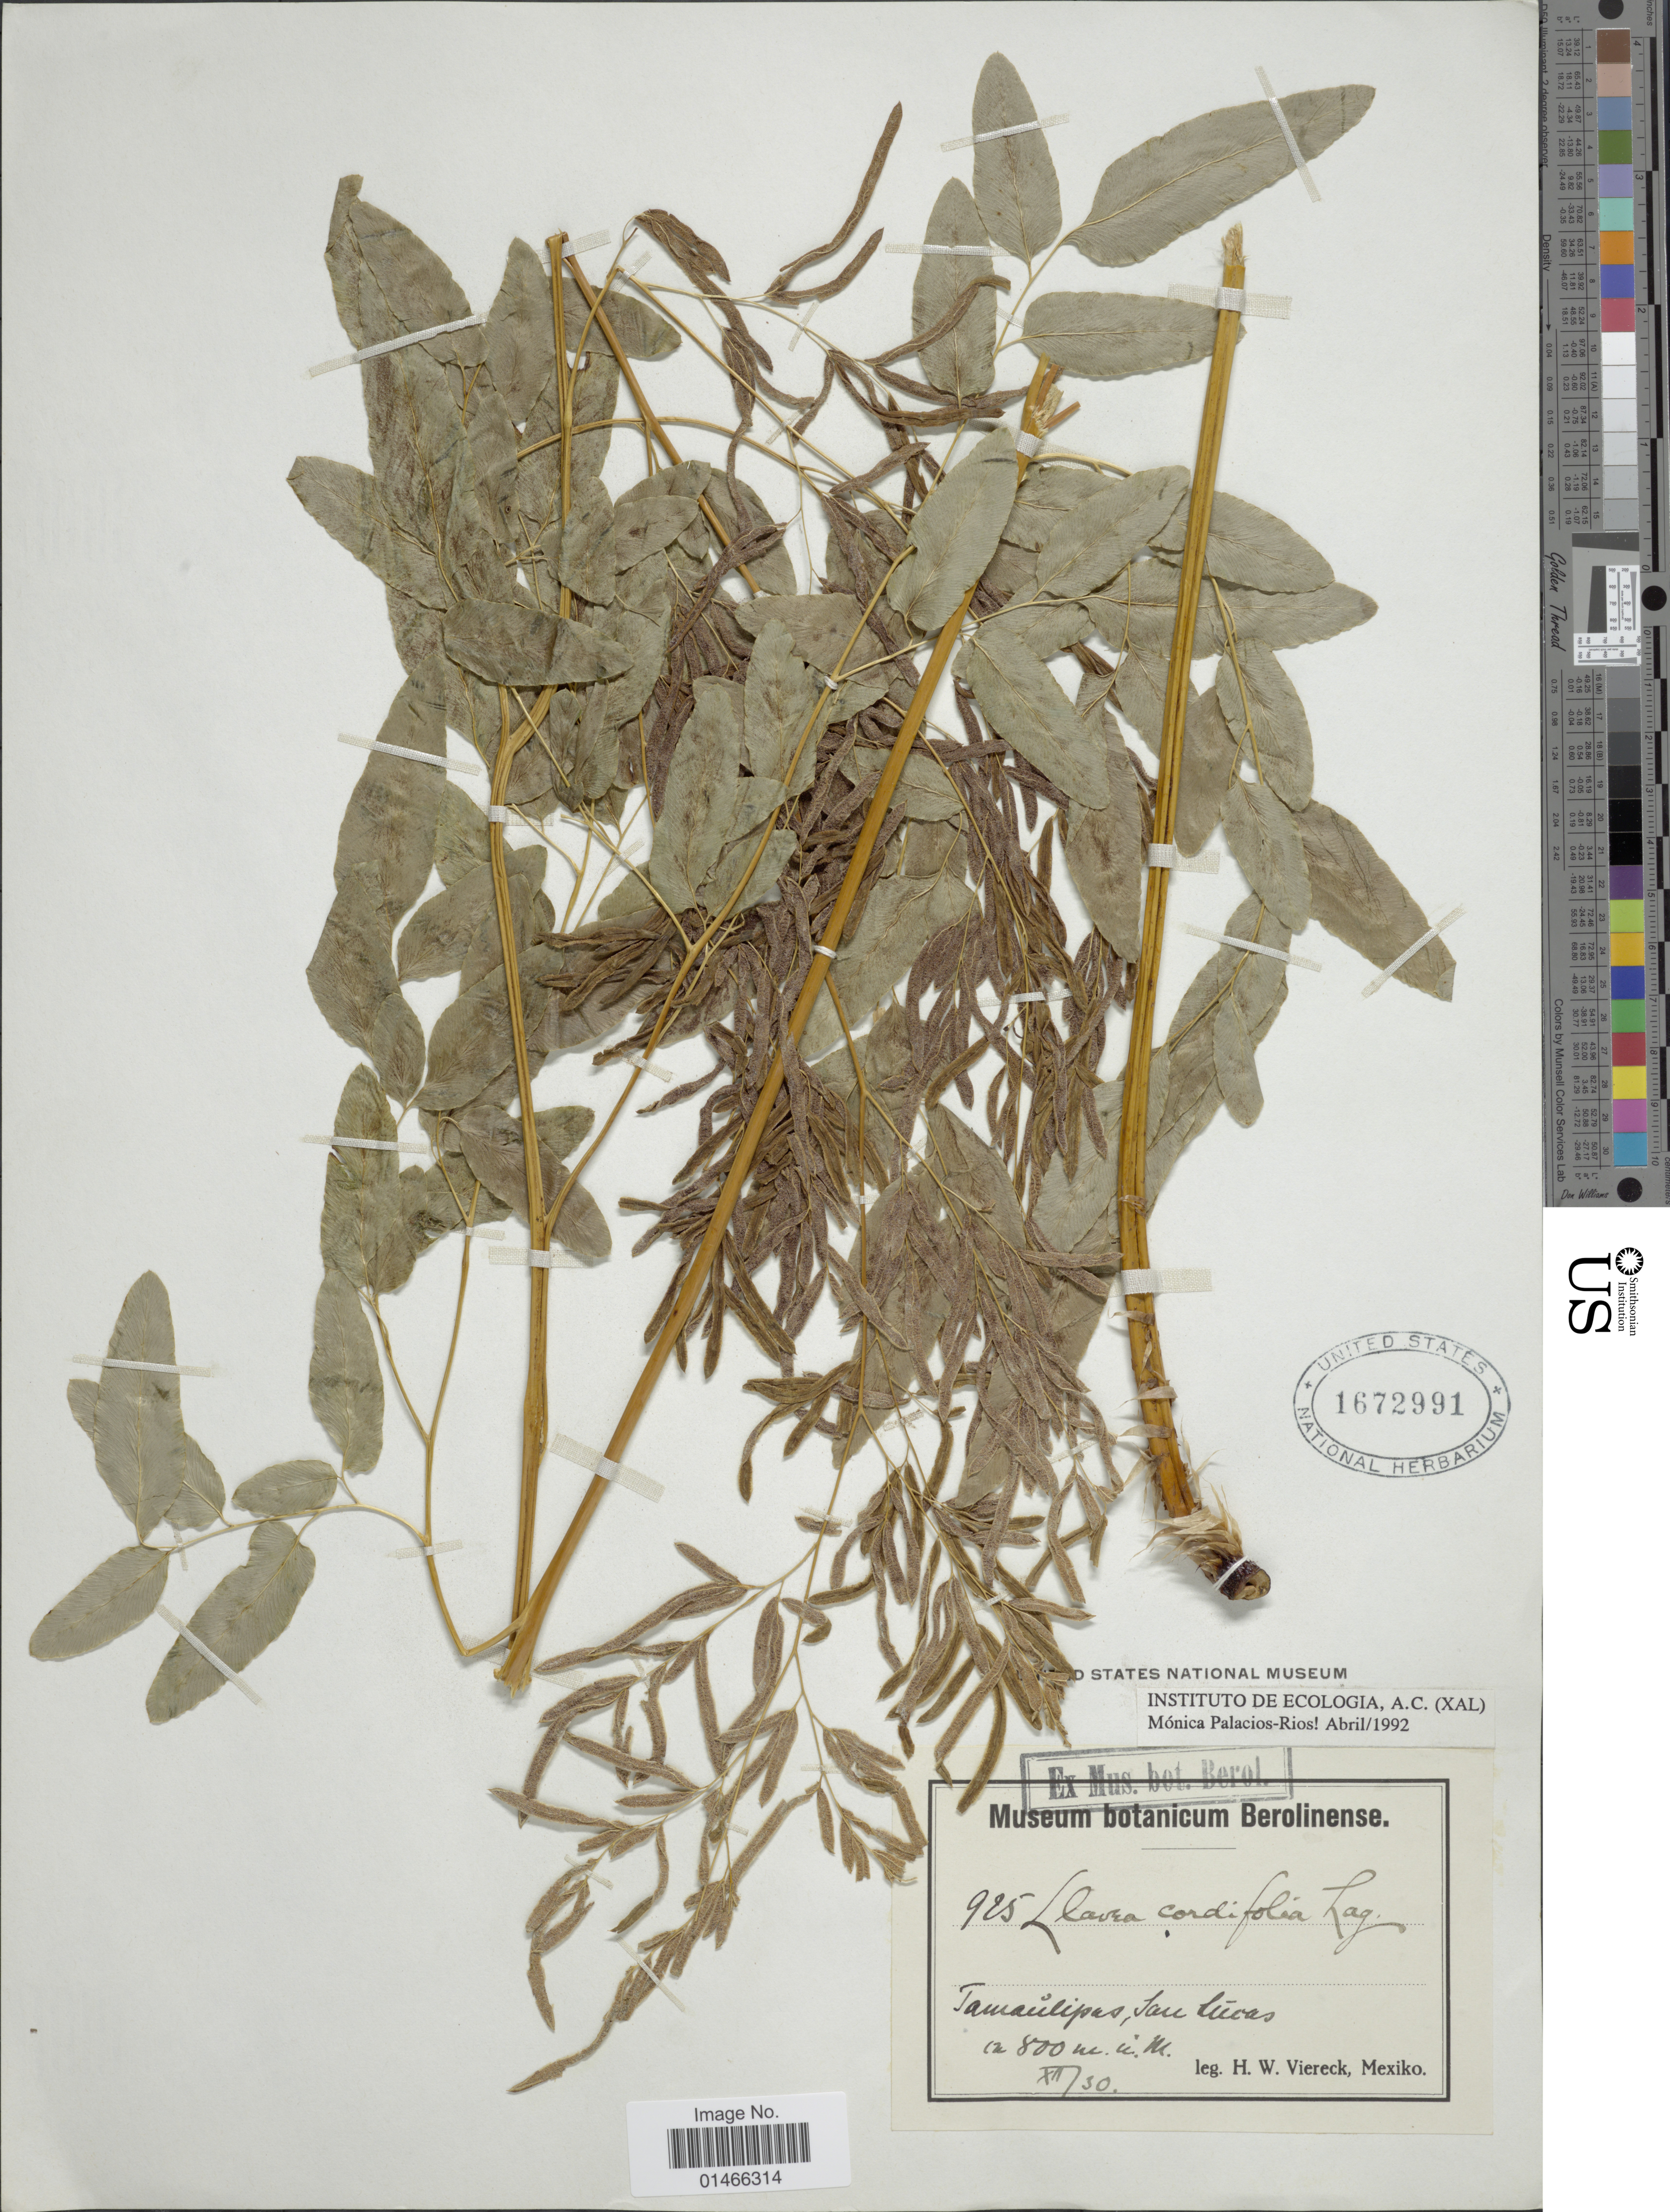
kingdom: Plantae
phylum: Tracheophyta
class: Polypodiopsida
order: Polypodiales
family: Pteridaceae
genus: Llavea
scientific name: Llavea cordifolia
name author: Lag.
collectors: H. W. Viereck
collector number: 925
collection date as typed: Transcribed d/m/y: /12/50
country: Mexico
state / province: Tamaulipas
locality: San Lucas.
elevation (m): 800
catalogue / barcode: US 1672991